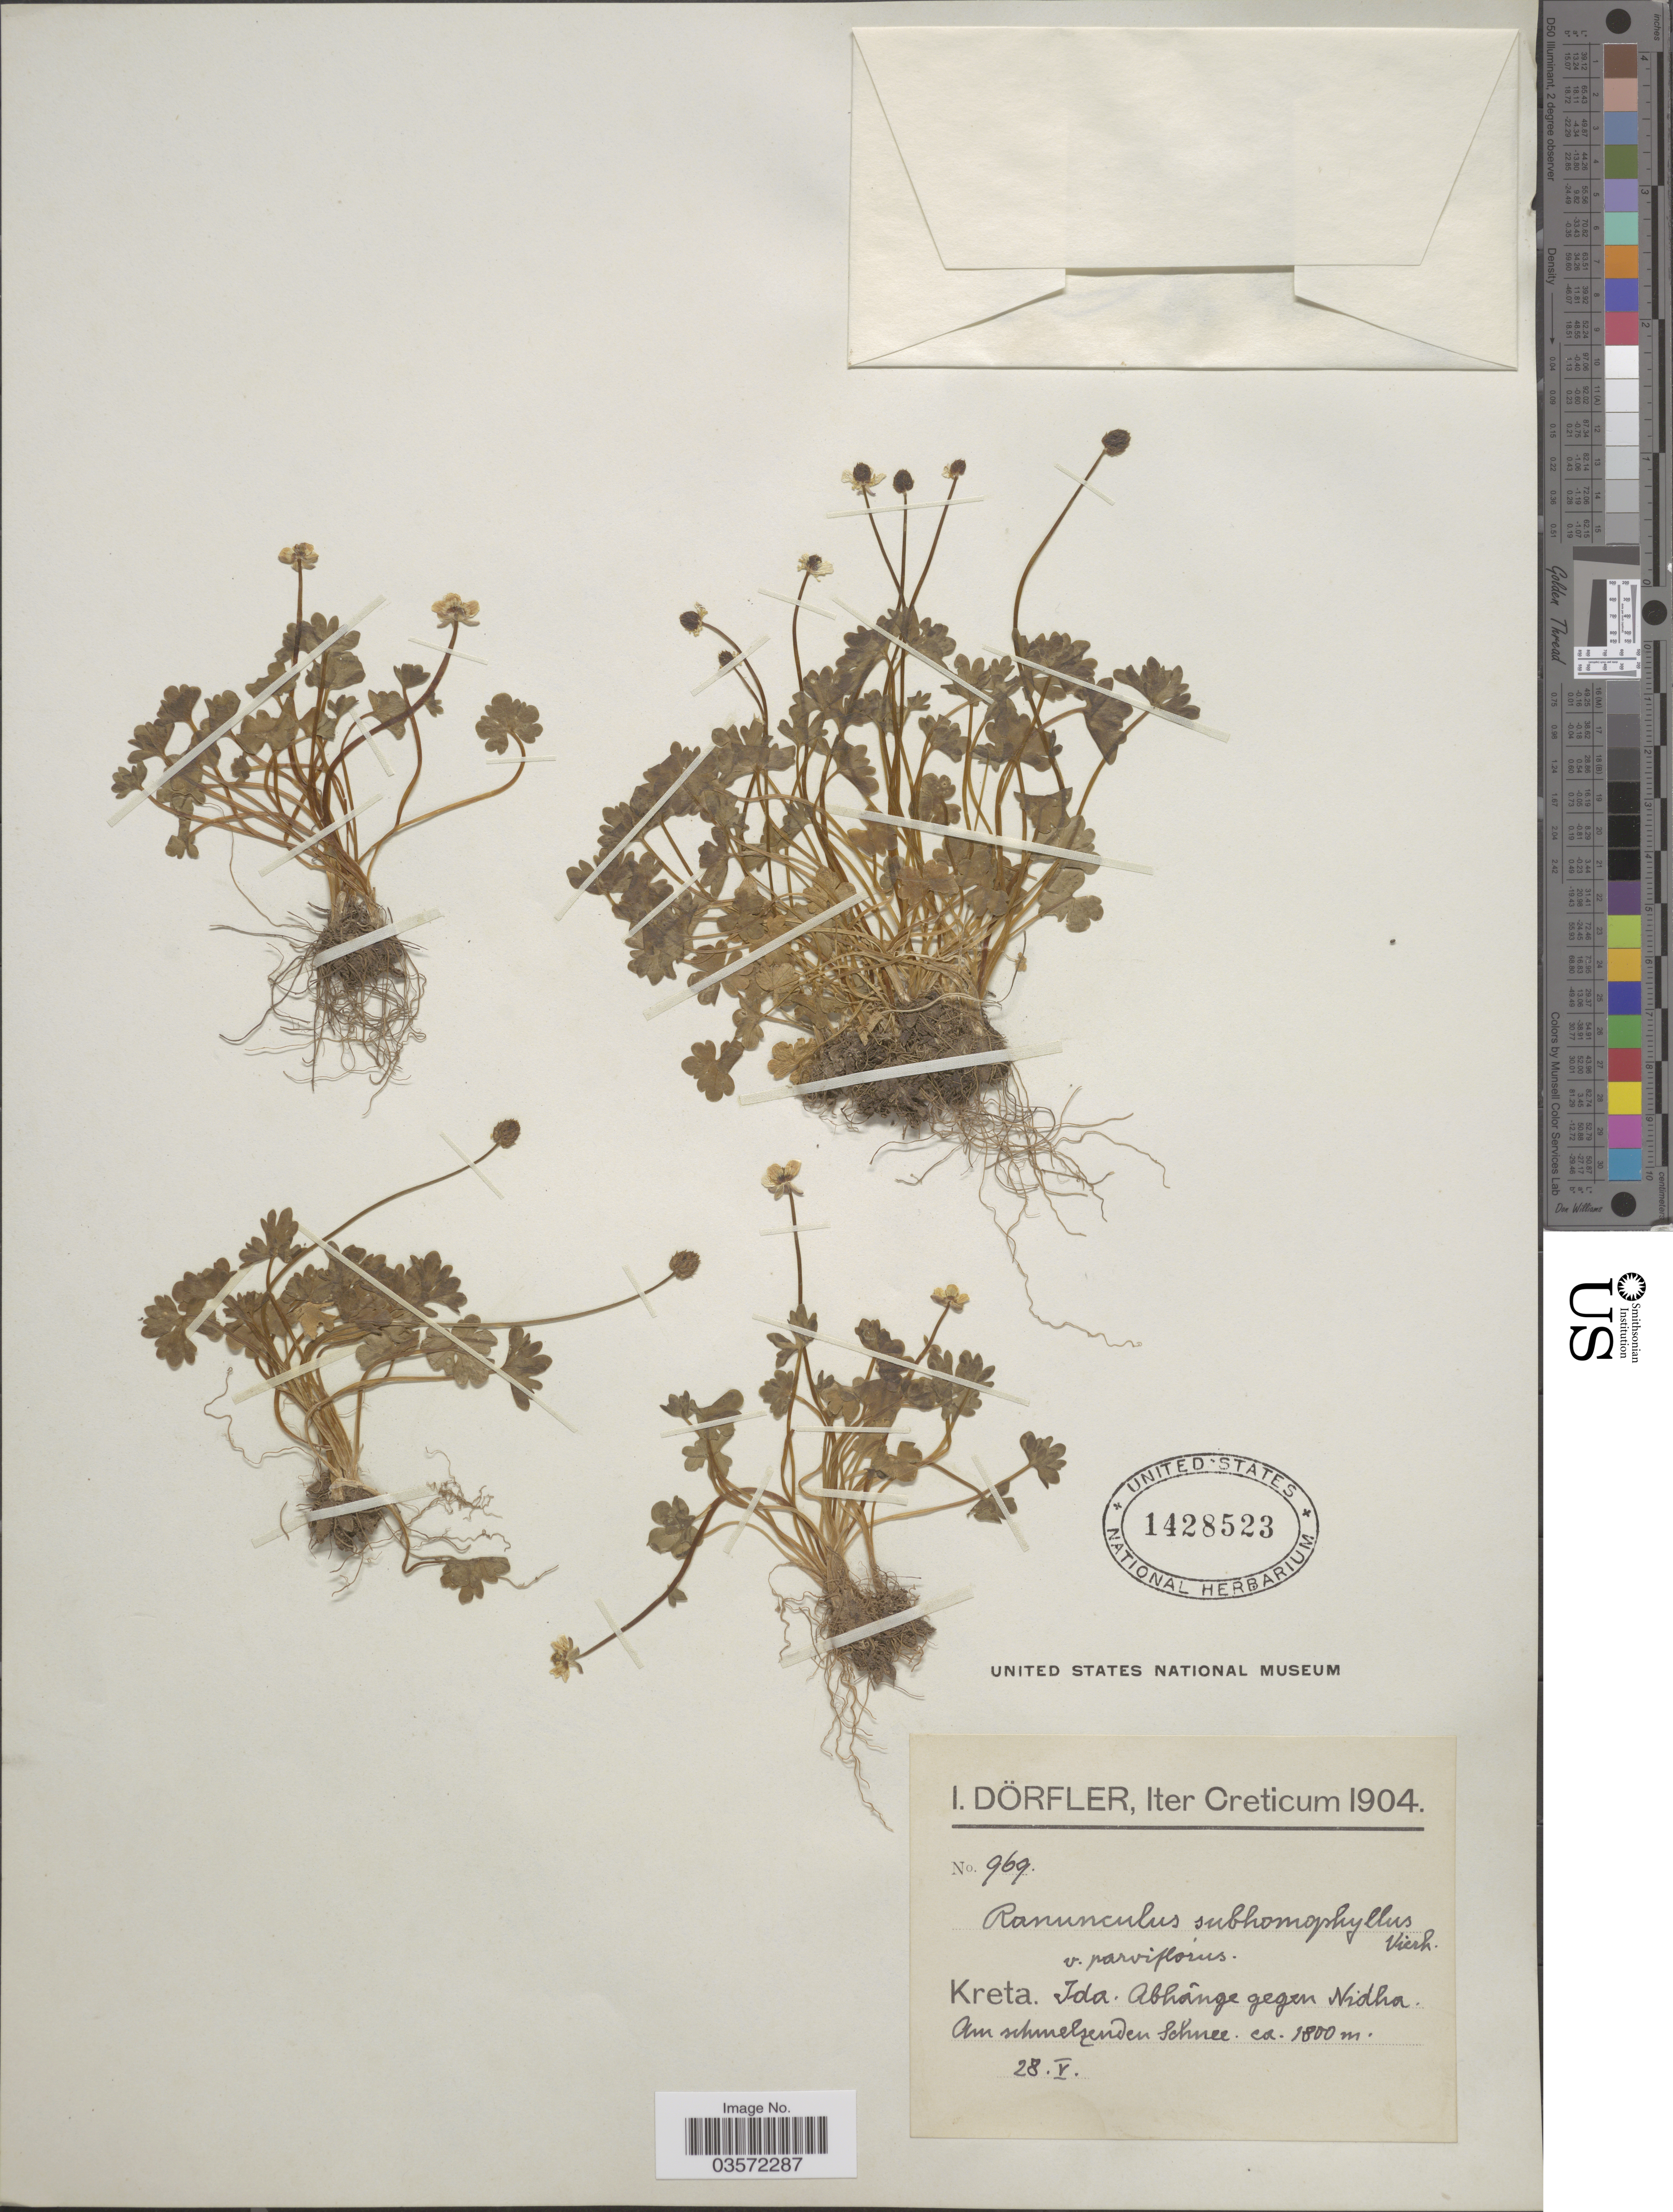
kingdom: Plantae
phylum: Tracheophyta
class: Magnoliopsida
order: Ranunculales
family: Ranunculaceae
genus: Ranunculus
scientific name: Ranunculus subhomophyllus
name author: (Halácsy) Vierh.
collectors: I. Dörfler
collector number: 969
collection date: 1904-05-28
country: Greece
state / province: Crete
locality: Creticum. Kreta. Ida. Abhânge gegen Nidha. Am schmelzenden Schnee.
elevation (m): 1800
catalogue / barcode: US 1428523